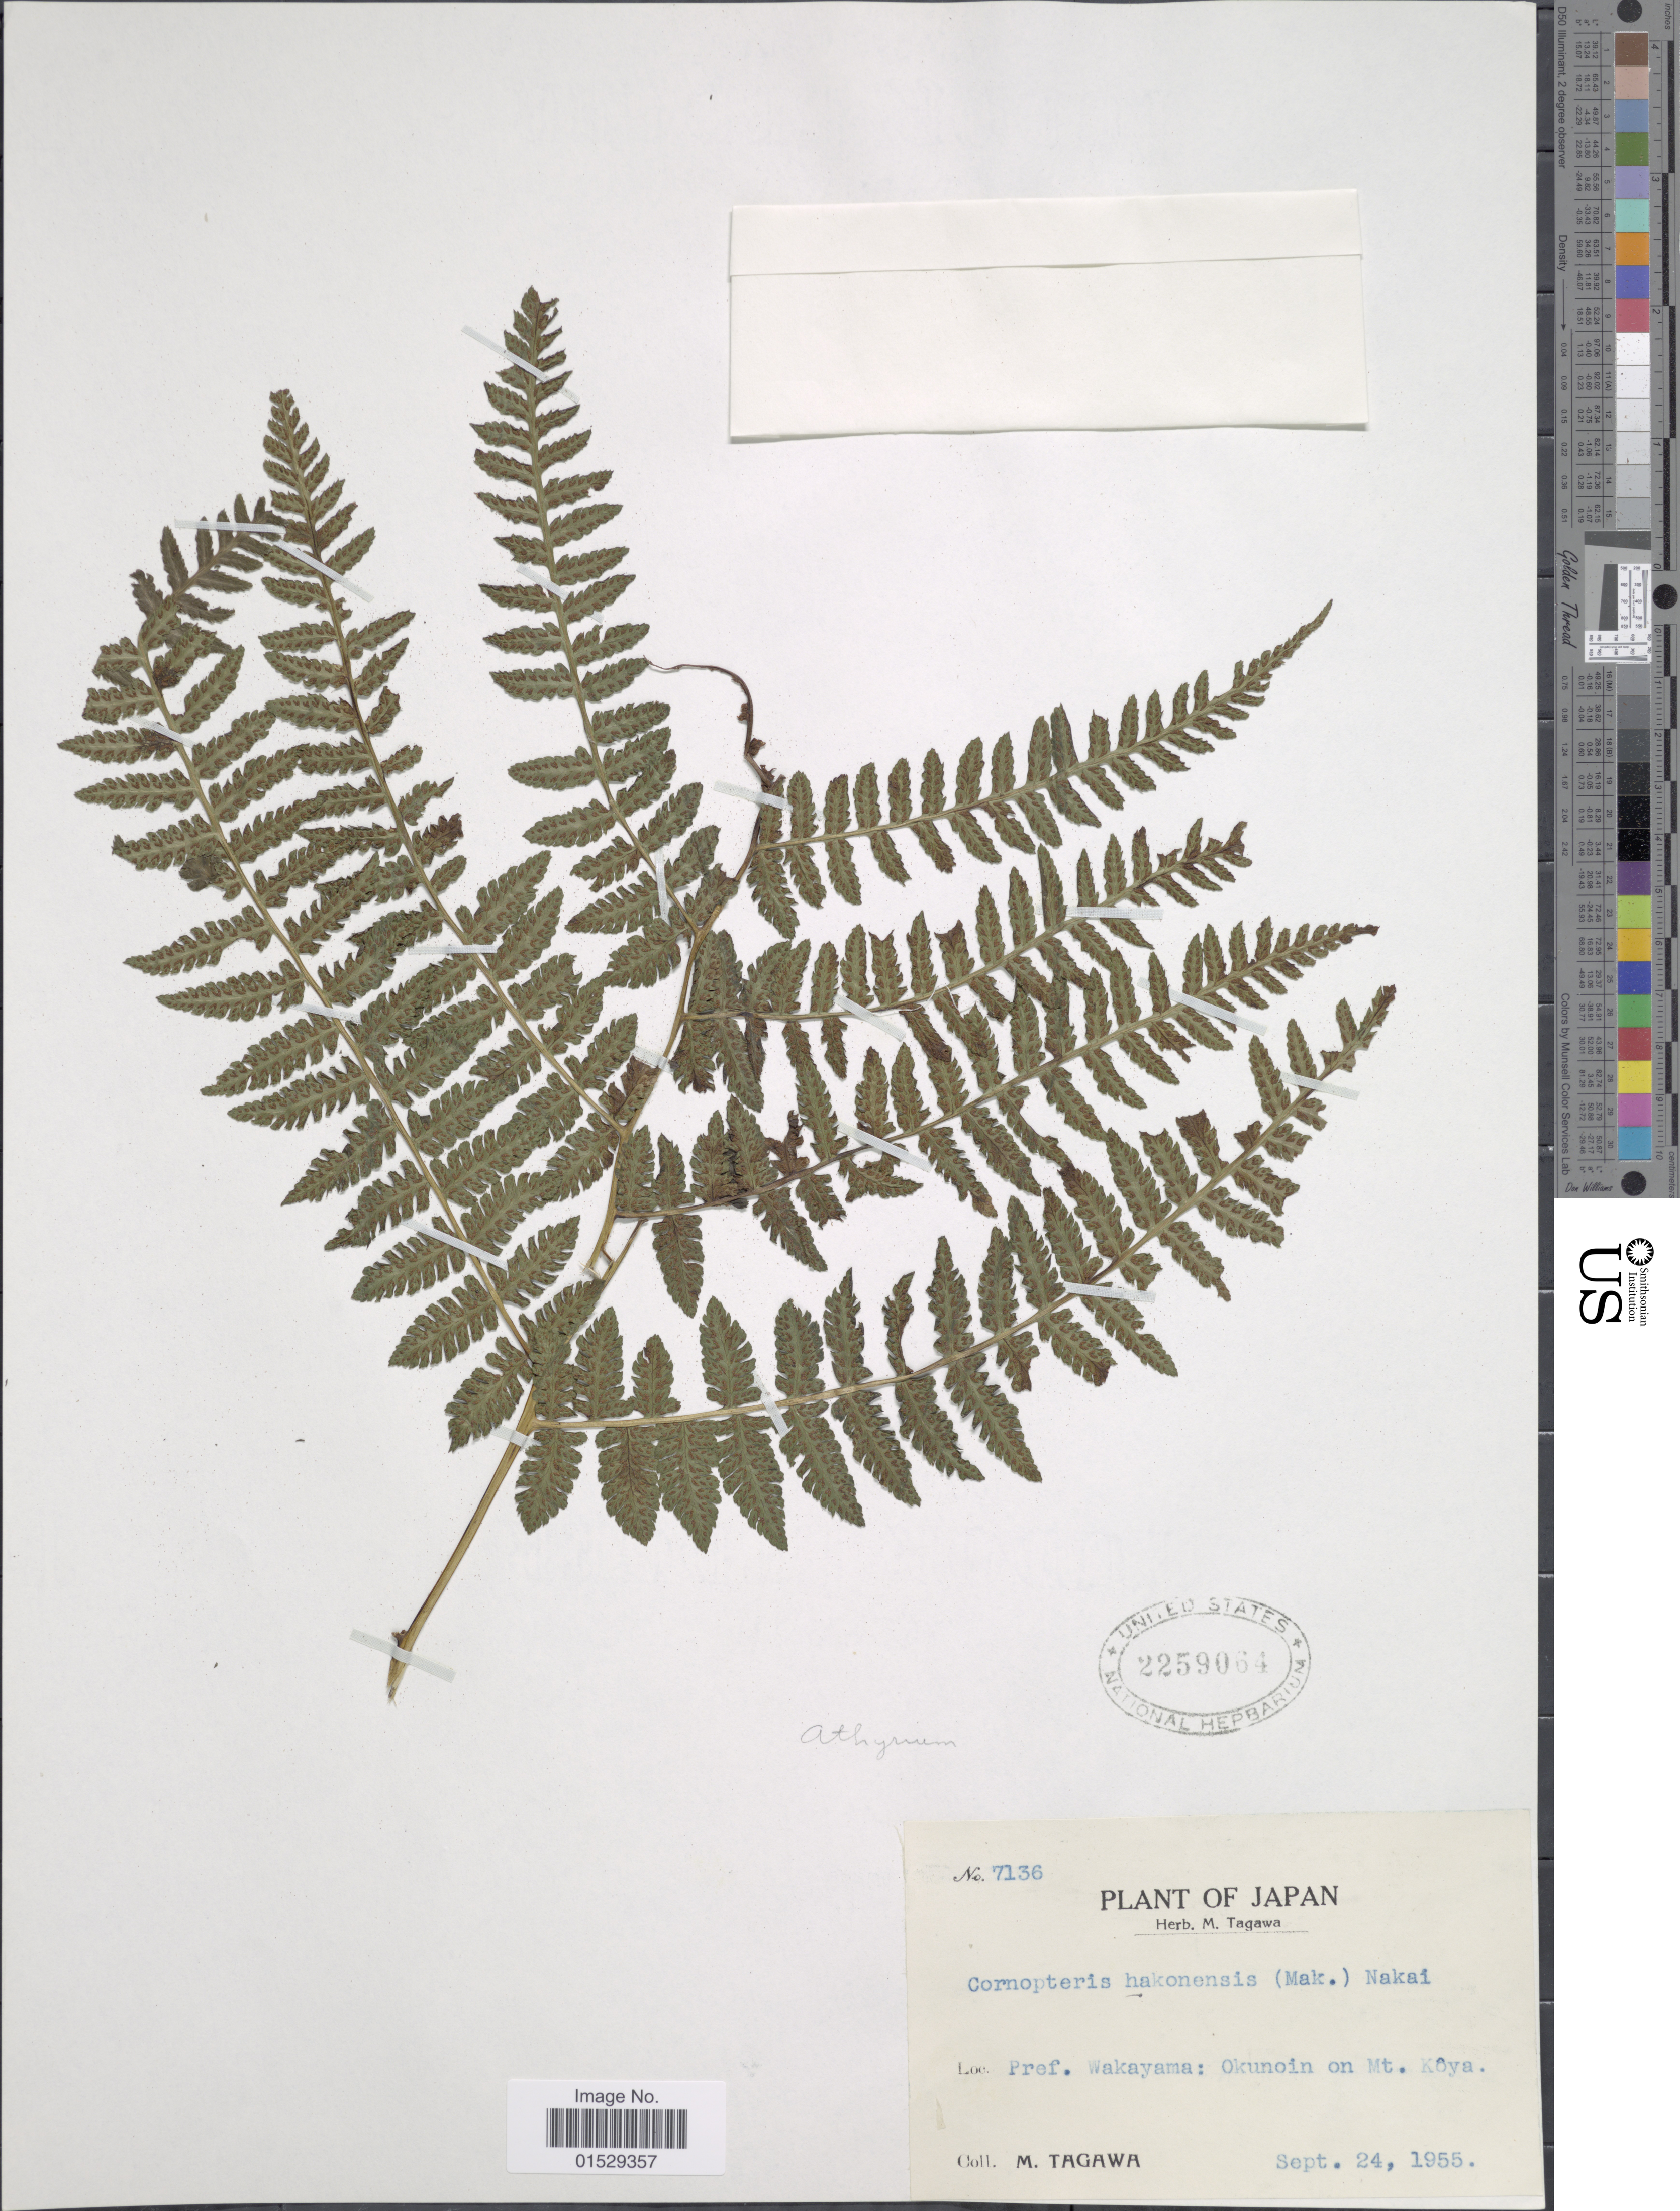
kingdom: Plantae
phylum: Tracheophyta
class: Polypodiopsida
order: Polypodiales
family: Athyriaceae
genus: Cornopteris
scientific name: Cornopteris hakonensis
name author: (Makino)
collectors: M. Tagawa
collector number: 7136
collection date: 1955-09-24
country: Japan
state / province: Wakayama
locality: Pref. Wakayama: Okunoin on Mt. Koya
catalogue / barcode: US 2259064